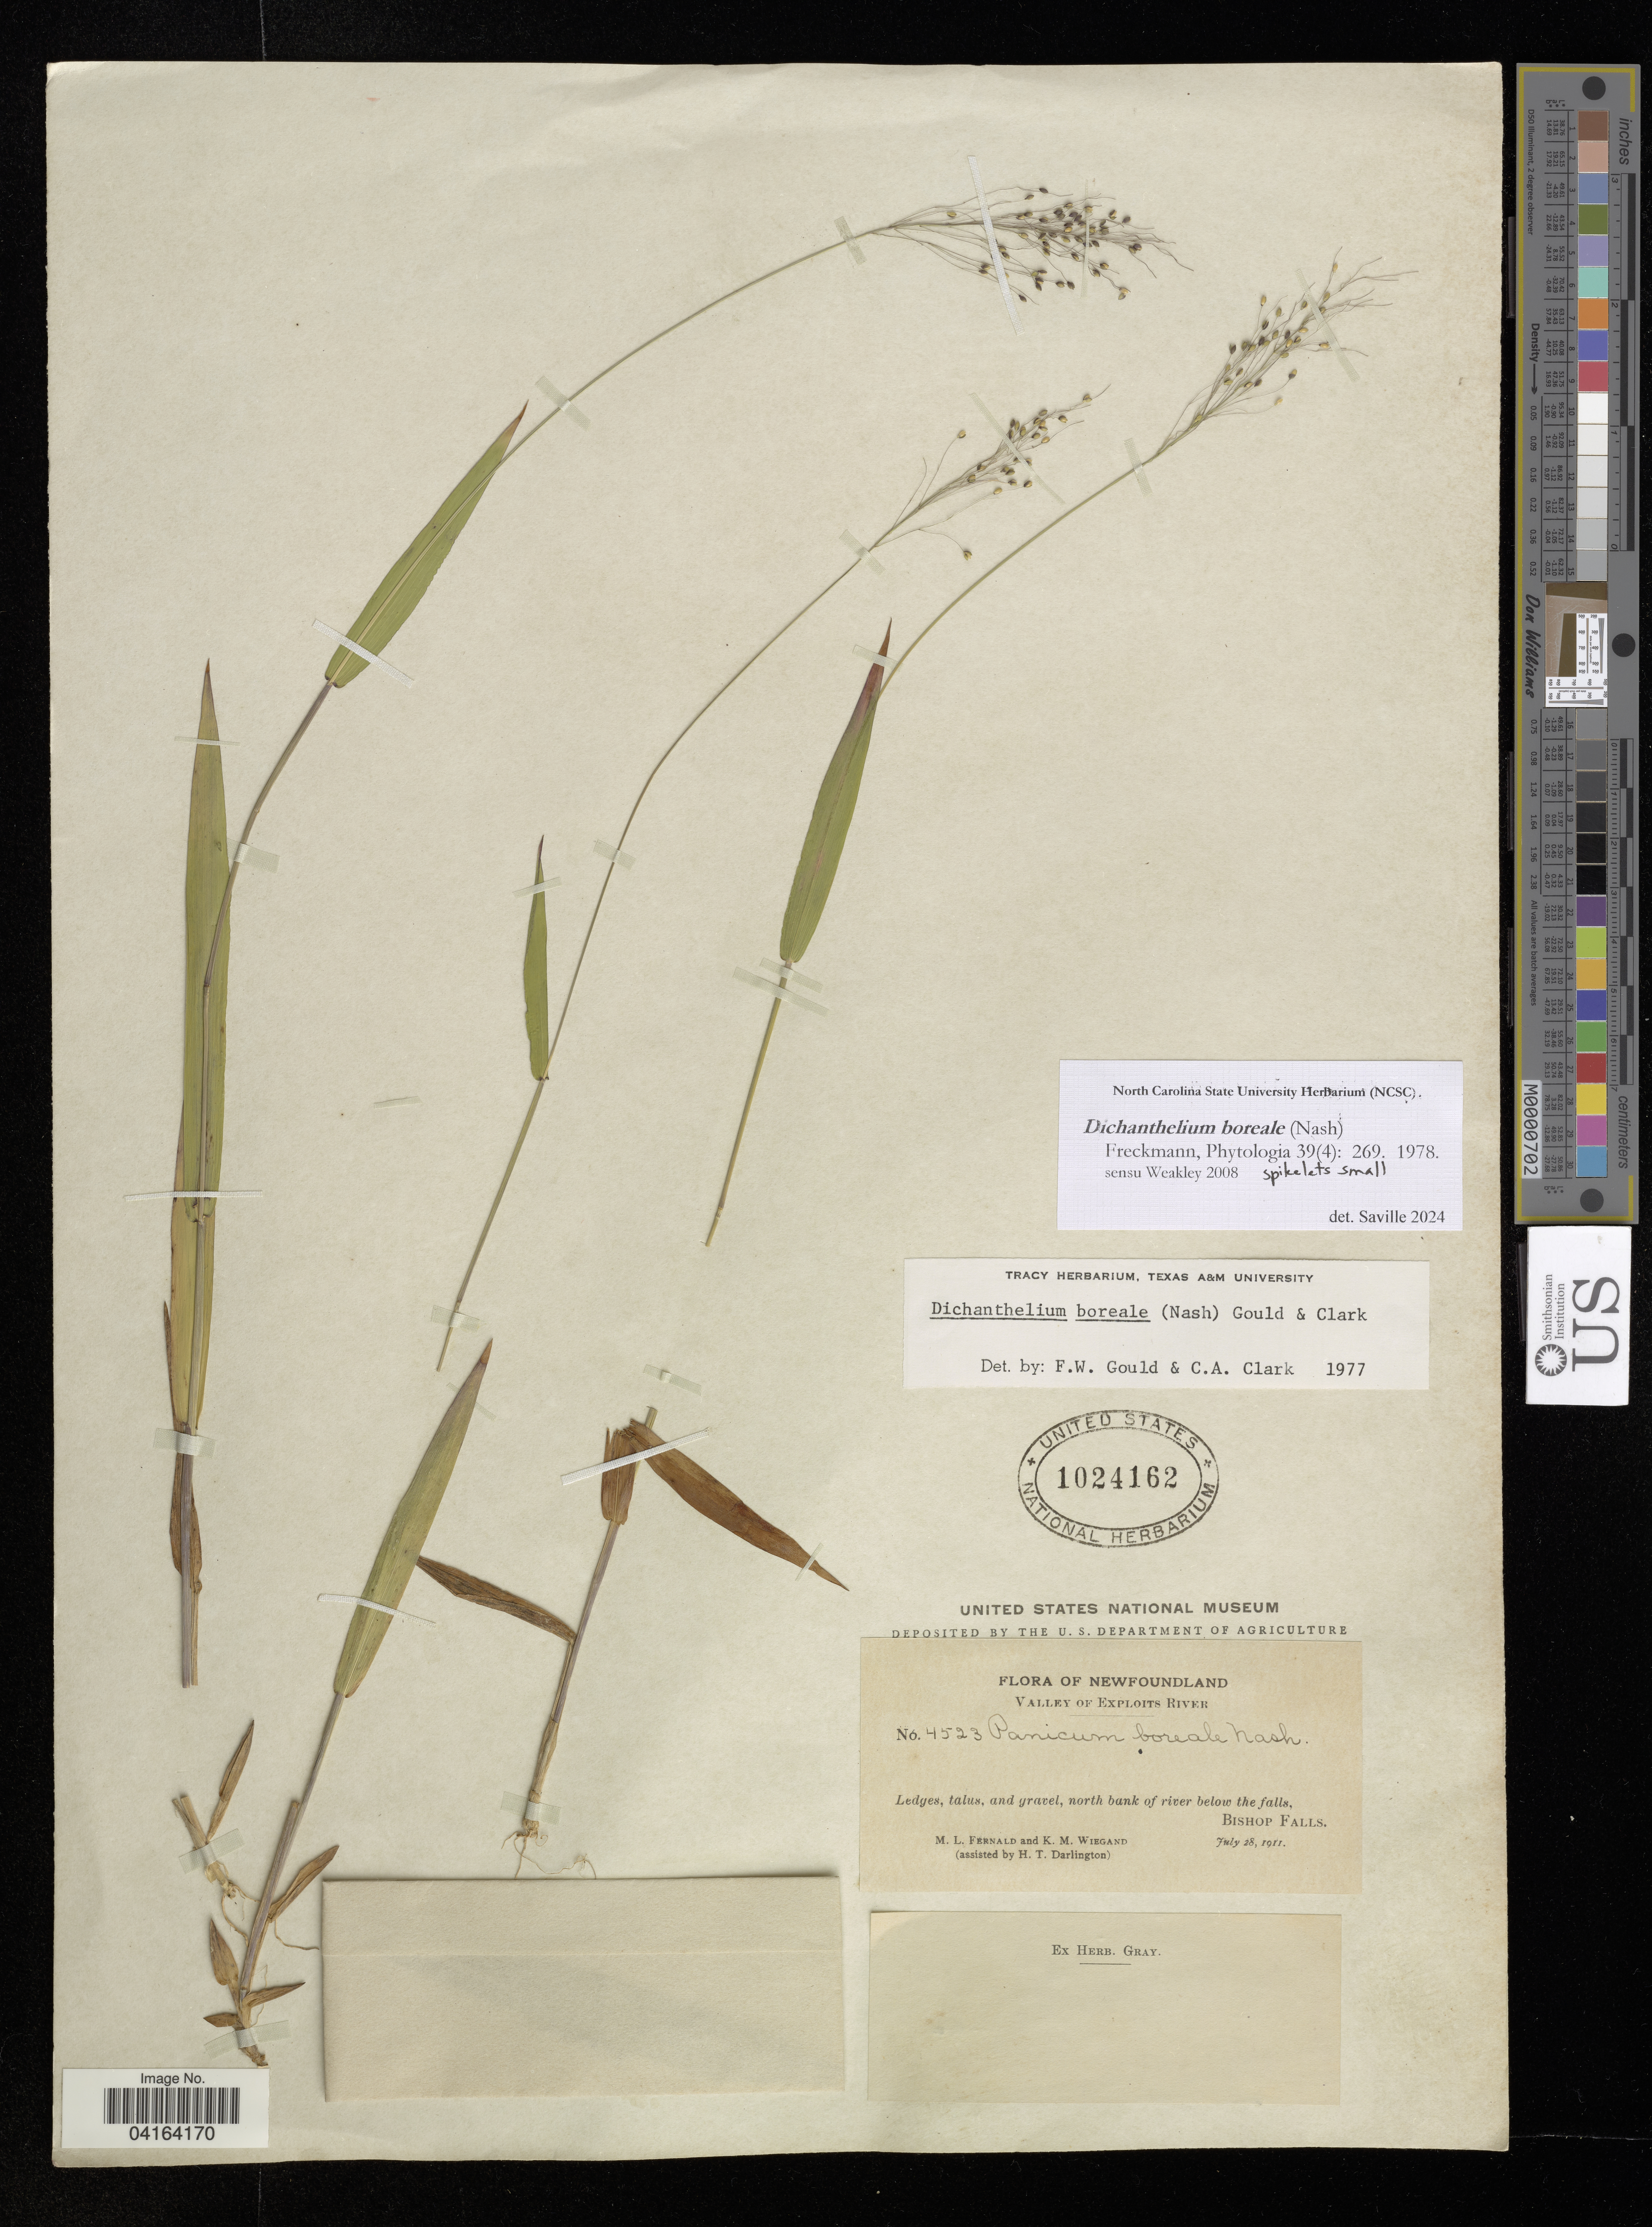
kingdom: Plantae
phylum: Tracheophyta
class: Liliopsida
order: Poales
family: Poaceae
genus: Dichanthelium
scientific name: Dichanthelium boreale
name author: (Nash) Freckmann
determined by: Saville, A. C., (NCSC), North Carolina State University (UNITED STATES)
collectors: M. L. Fernald & K. M. Wiegand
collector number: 4523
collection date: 1911-07-28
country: Canada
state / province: Newfoundland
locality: Valley of Exploits River. North bank of river below the falls, Bishop Falls.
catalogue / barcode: US 1024162